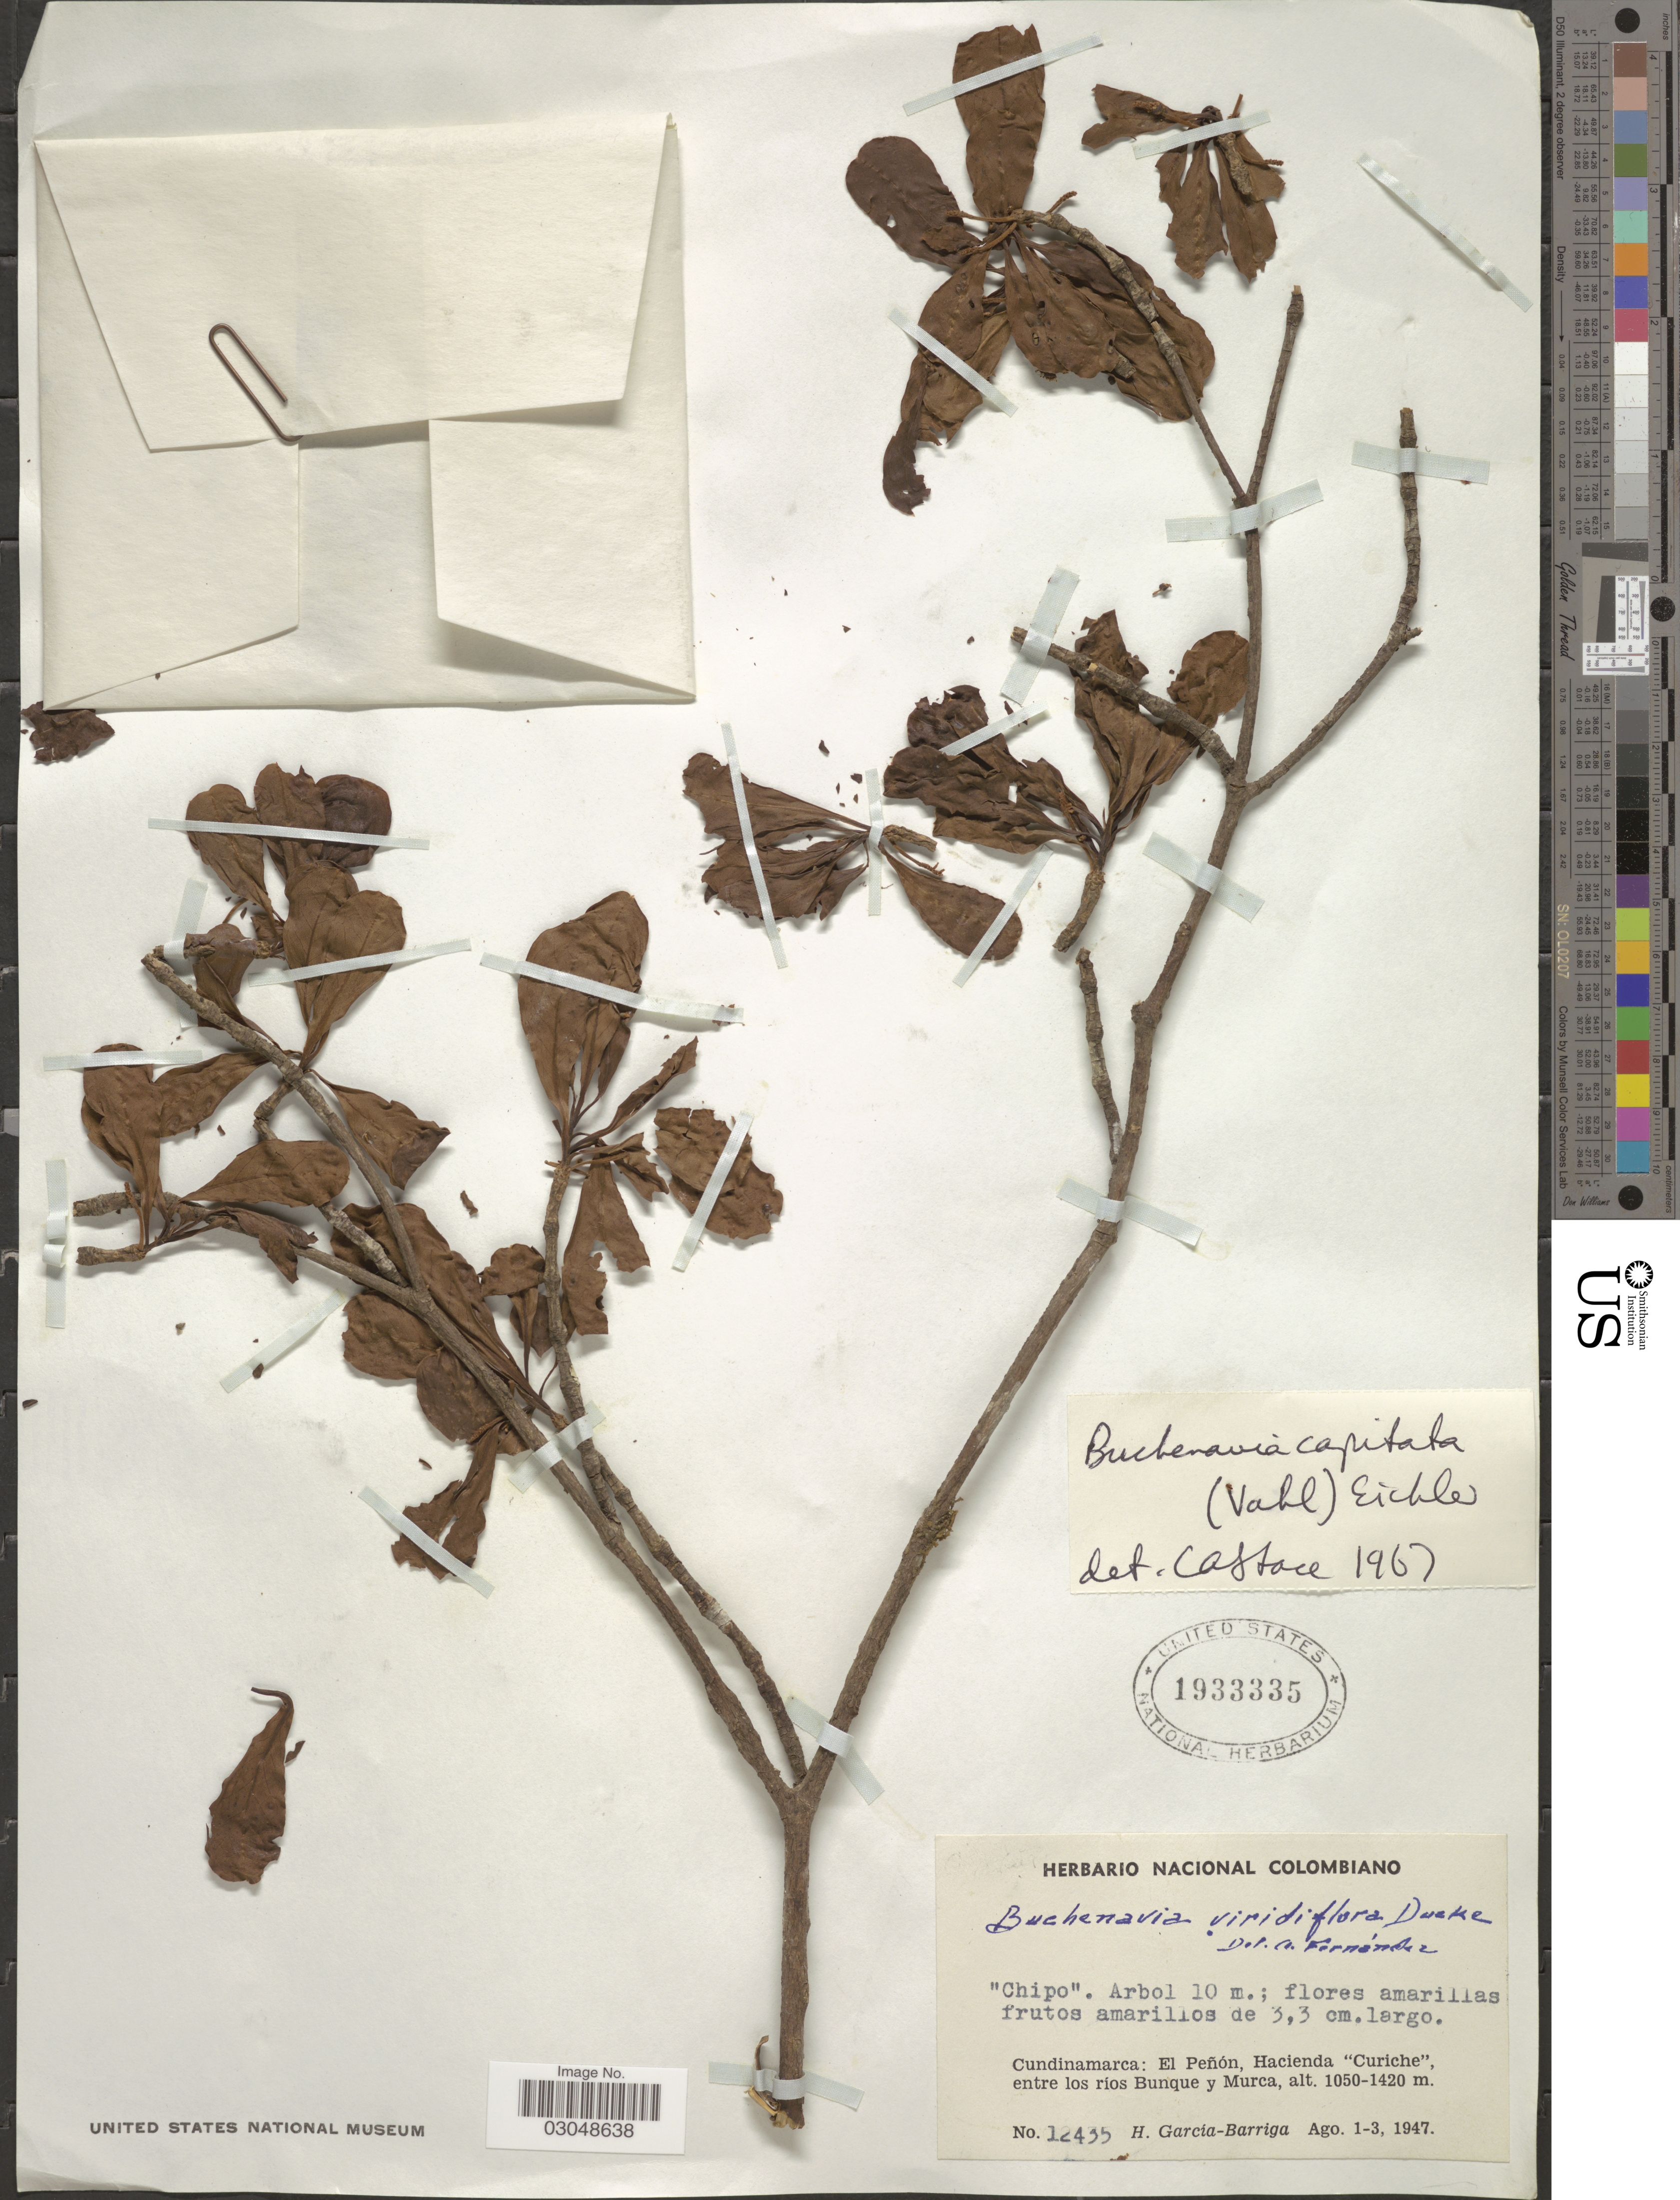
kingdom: Plantae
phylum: Tracheophyta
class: Magnoliopsida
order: Myrtales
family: Combretaceae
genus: Terminalia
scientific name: Terminalia tetraphylla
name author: (Aubl.) Gere & Boatwr.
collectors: H. García Barriga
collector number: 12453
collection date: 1947-08-01/1947-08-03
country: Colombia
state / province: Cundinamarca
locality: En Peñón, Hacienda "Curiche", entre los ríos Bunque y Murca.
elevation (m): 1050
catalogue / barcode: US 1933335